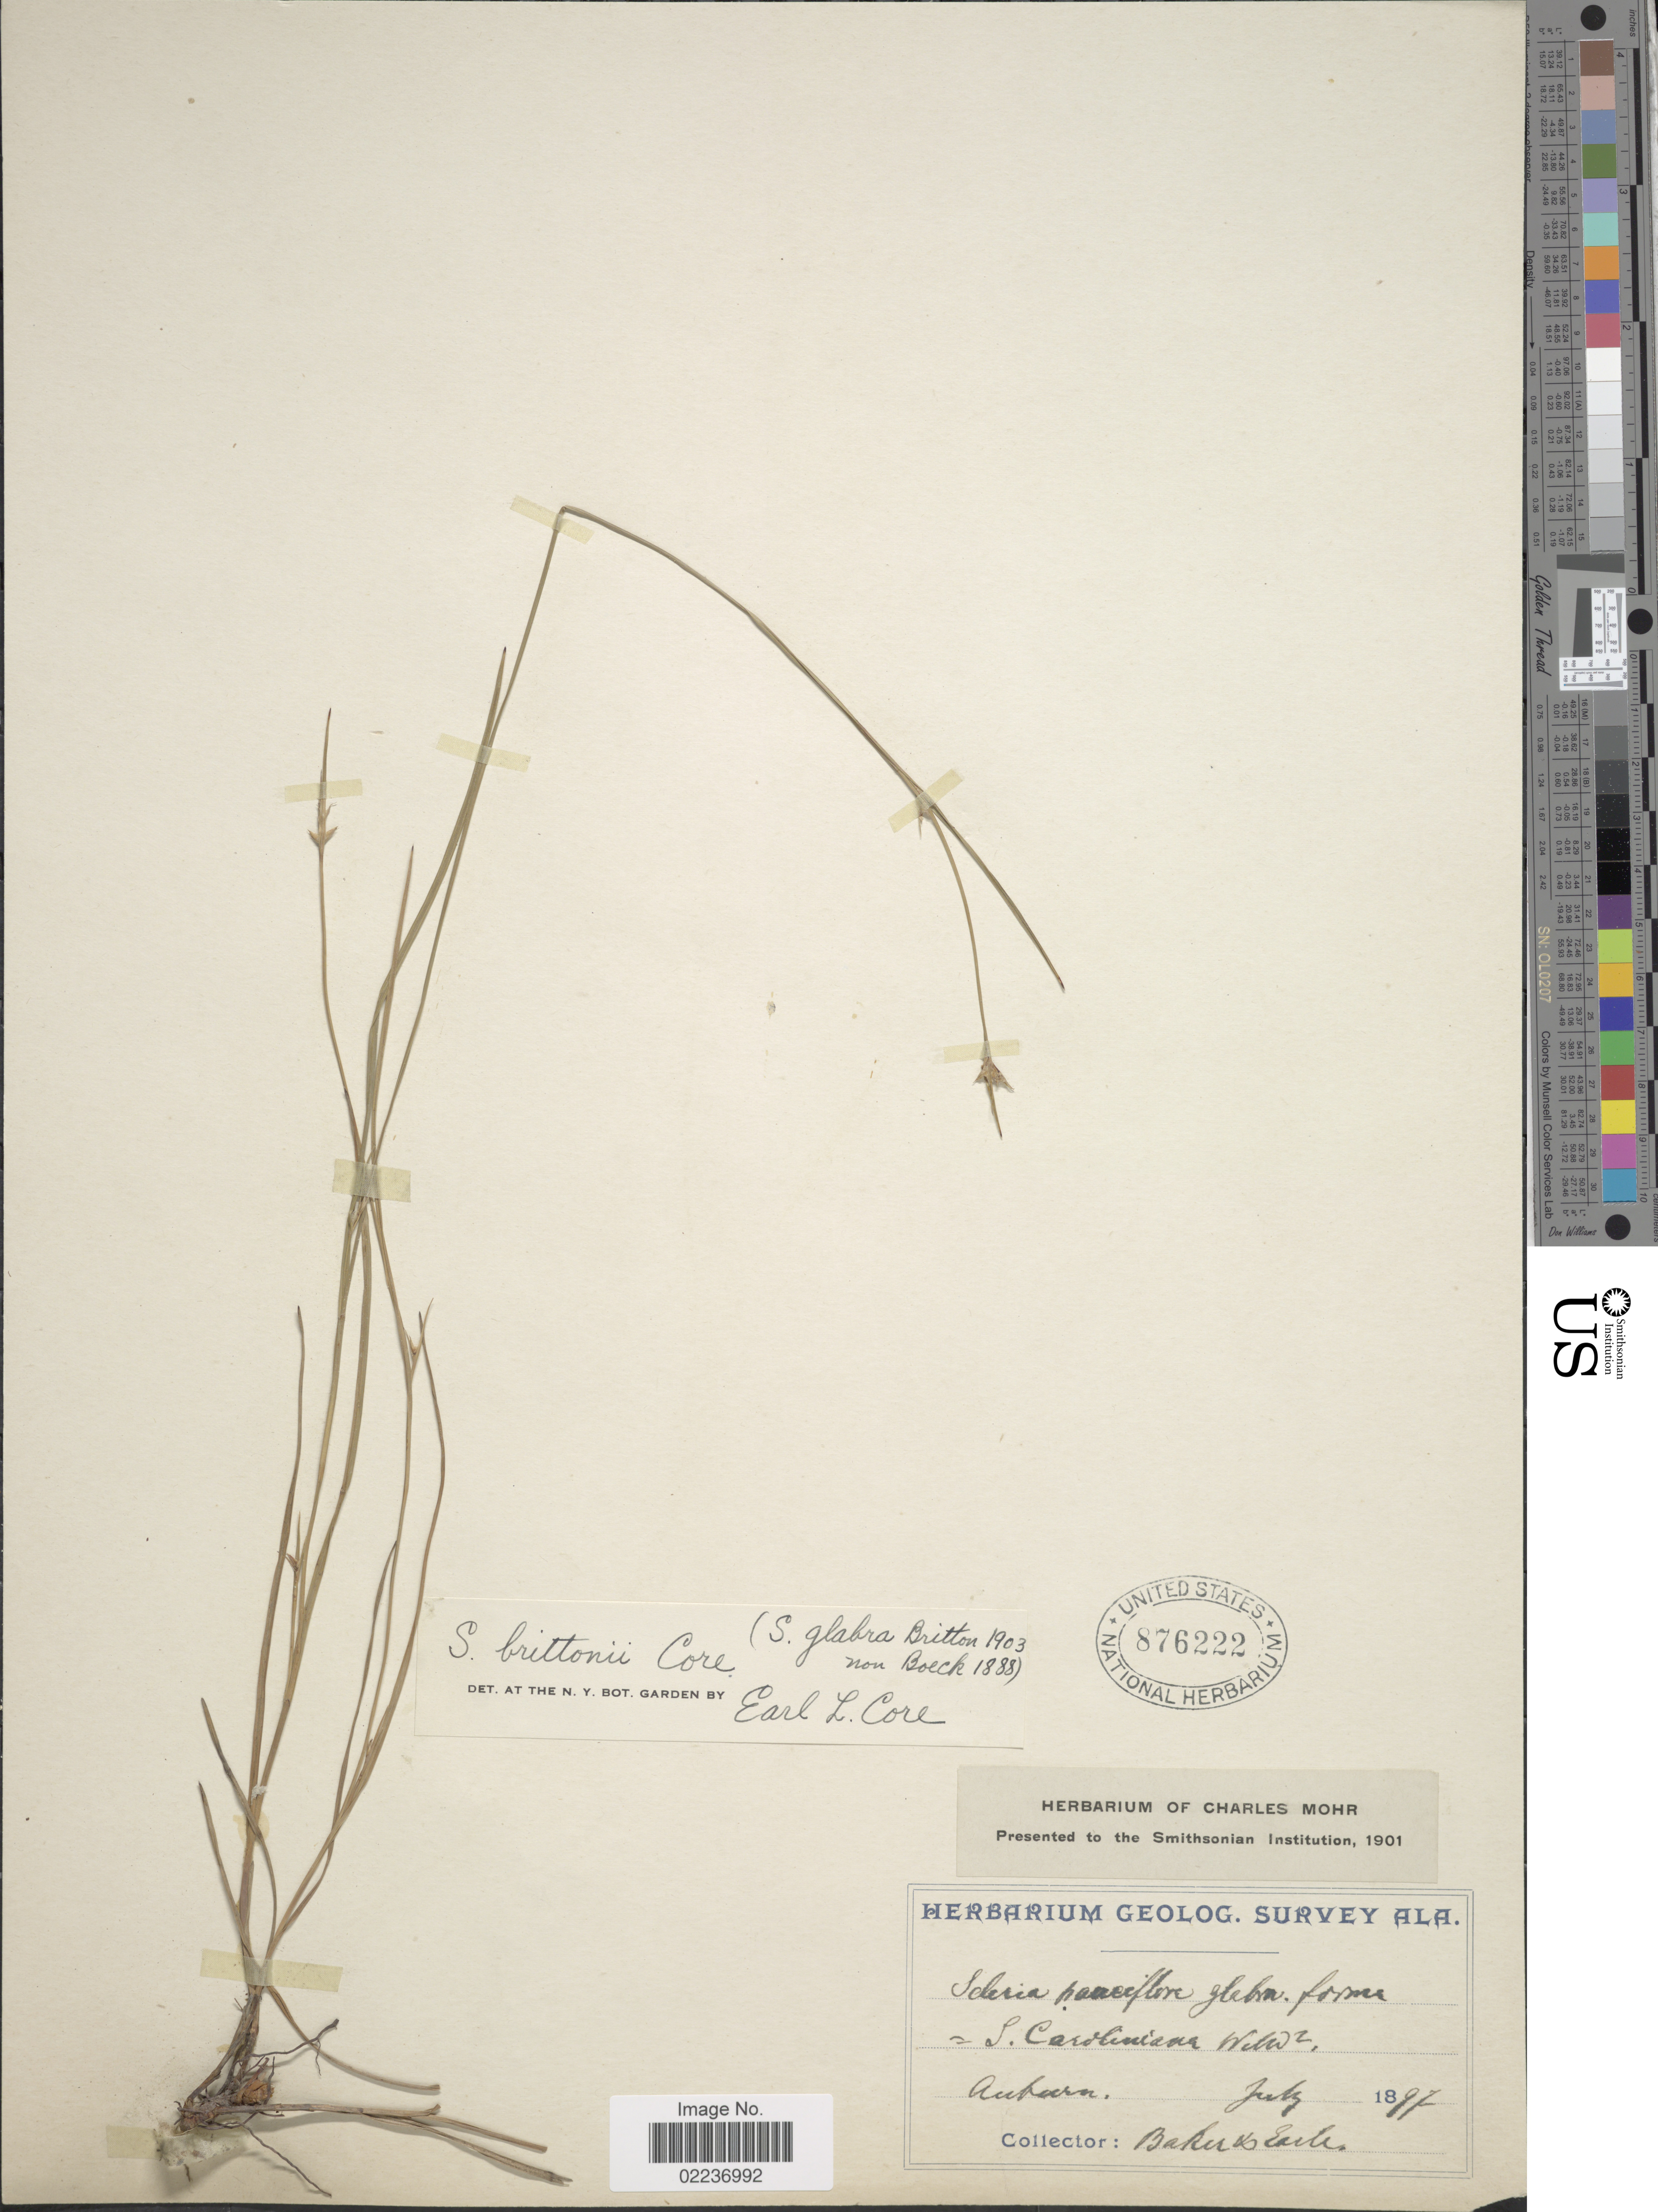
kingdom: Plantae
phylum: Tracheophyta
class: Liliopsida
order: Poales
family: Cyperaceae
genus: Scleria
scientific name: Scleria brittonii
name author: Core ex Small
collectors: -- Baker & -. Earle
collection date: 1897-07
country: United States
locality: Aubrun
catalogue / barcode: US 876222